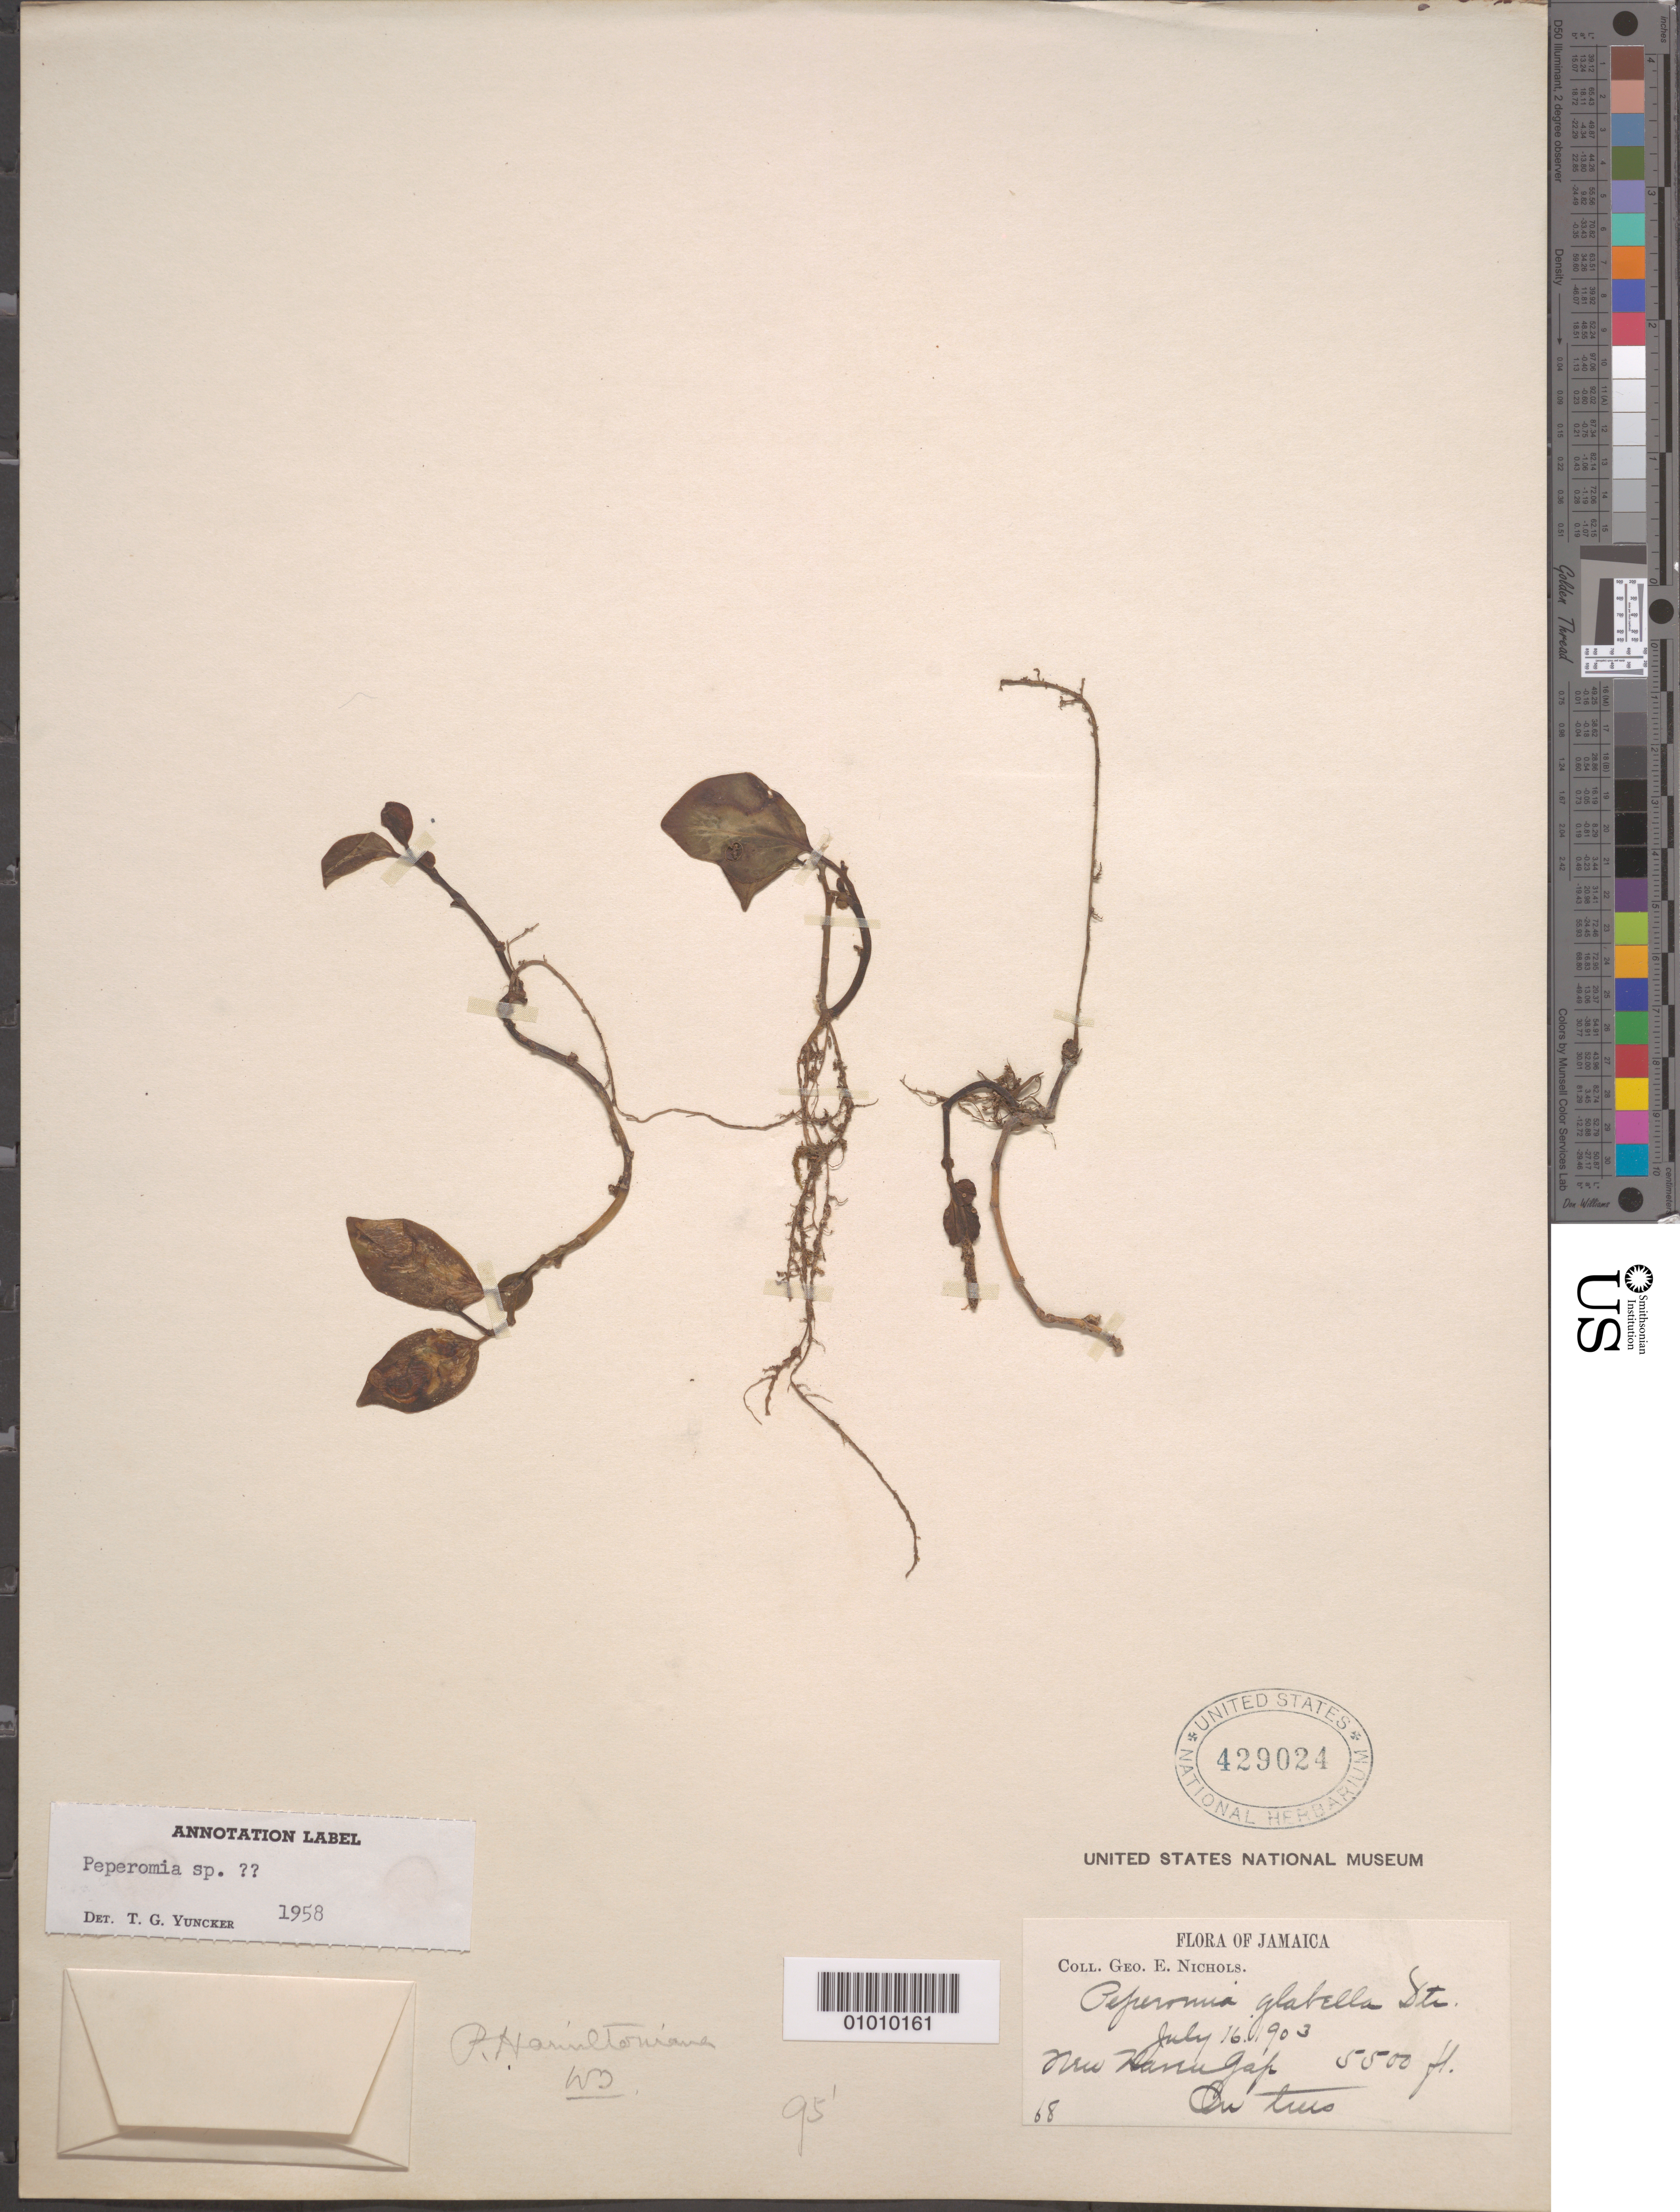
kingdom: Plantae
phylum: Tracheophyta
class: Magnoliopsida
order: Piperales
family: Piperaceae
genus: Peperomia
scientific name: Peperomia hamiltoniana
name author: Miq.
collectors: G. E. Nichols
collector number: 68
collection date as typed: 16 Jul 1903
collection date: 1903-07-16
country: Jamaica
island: Jamaica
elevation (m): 1676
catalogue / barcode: US 429024